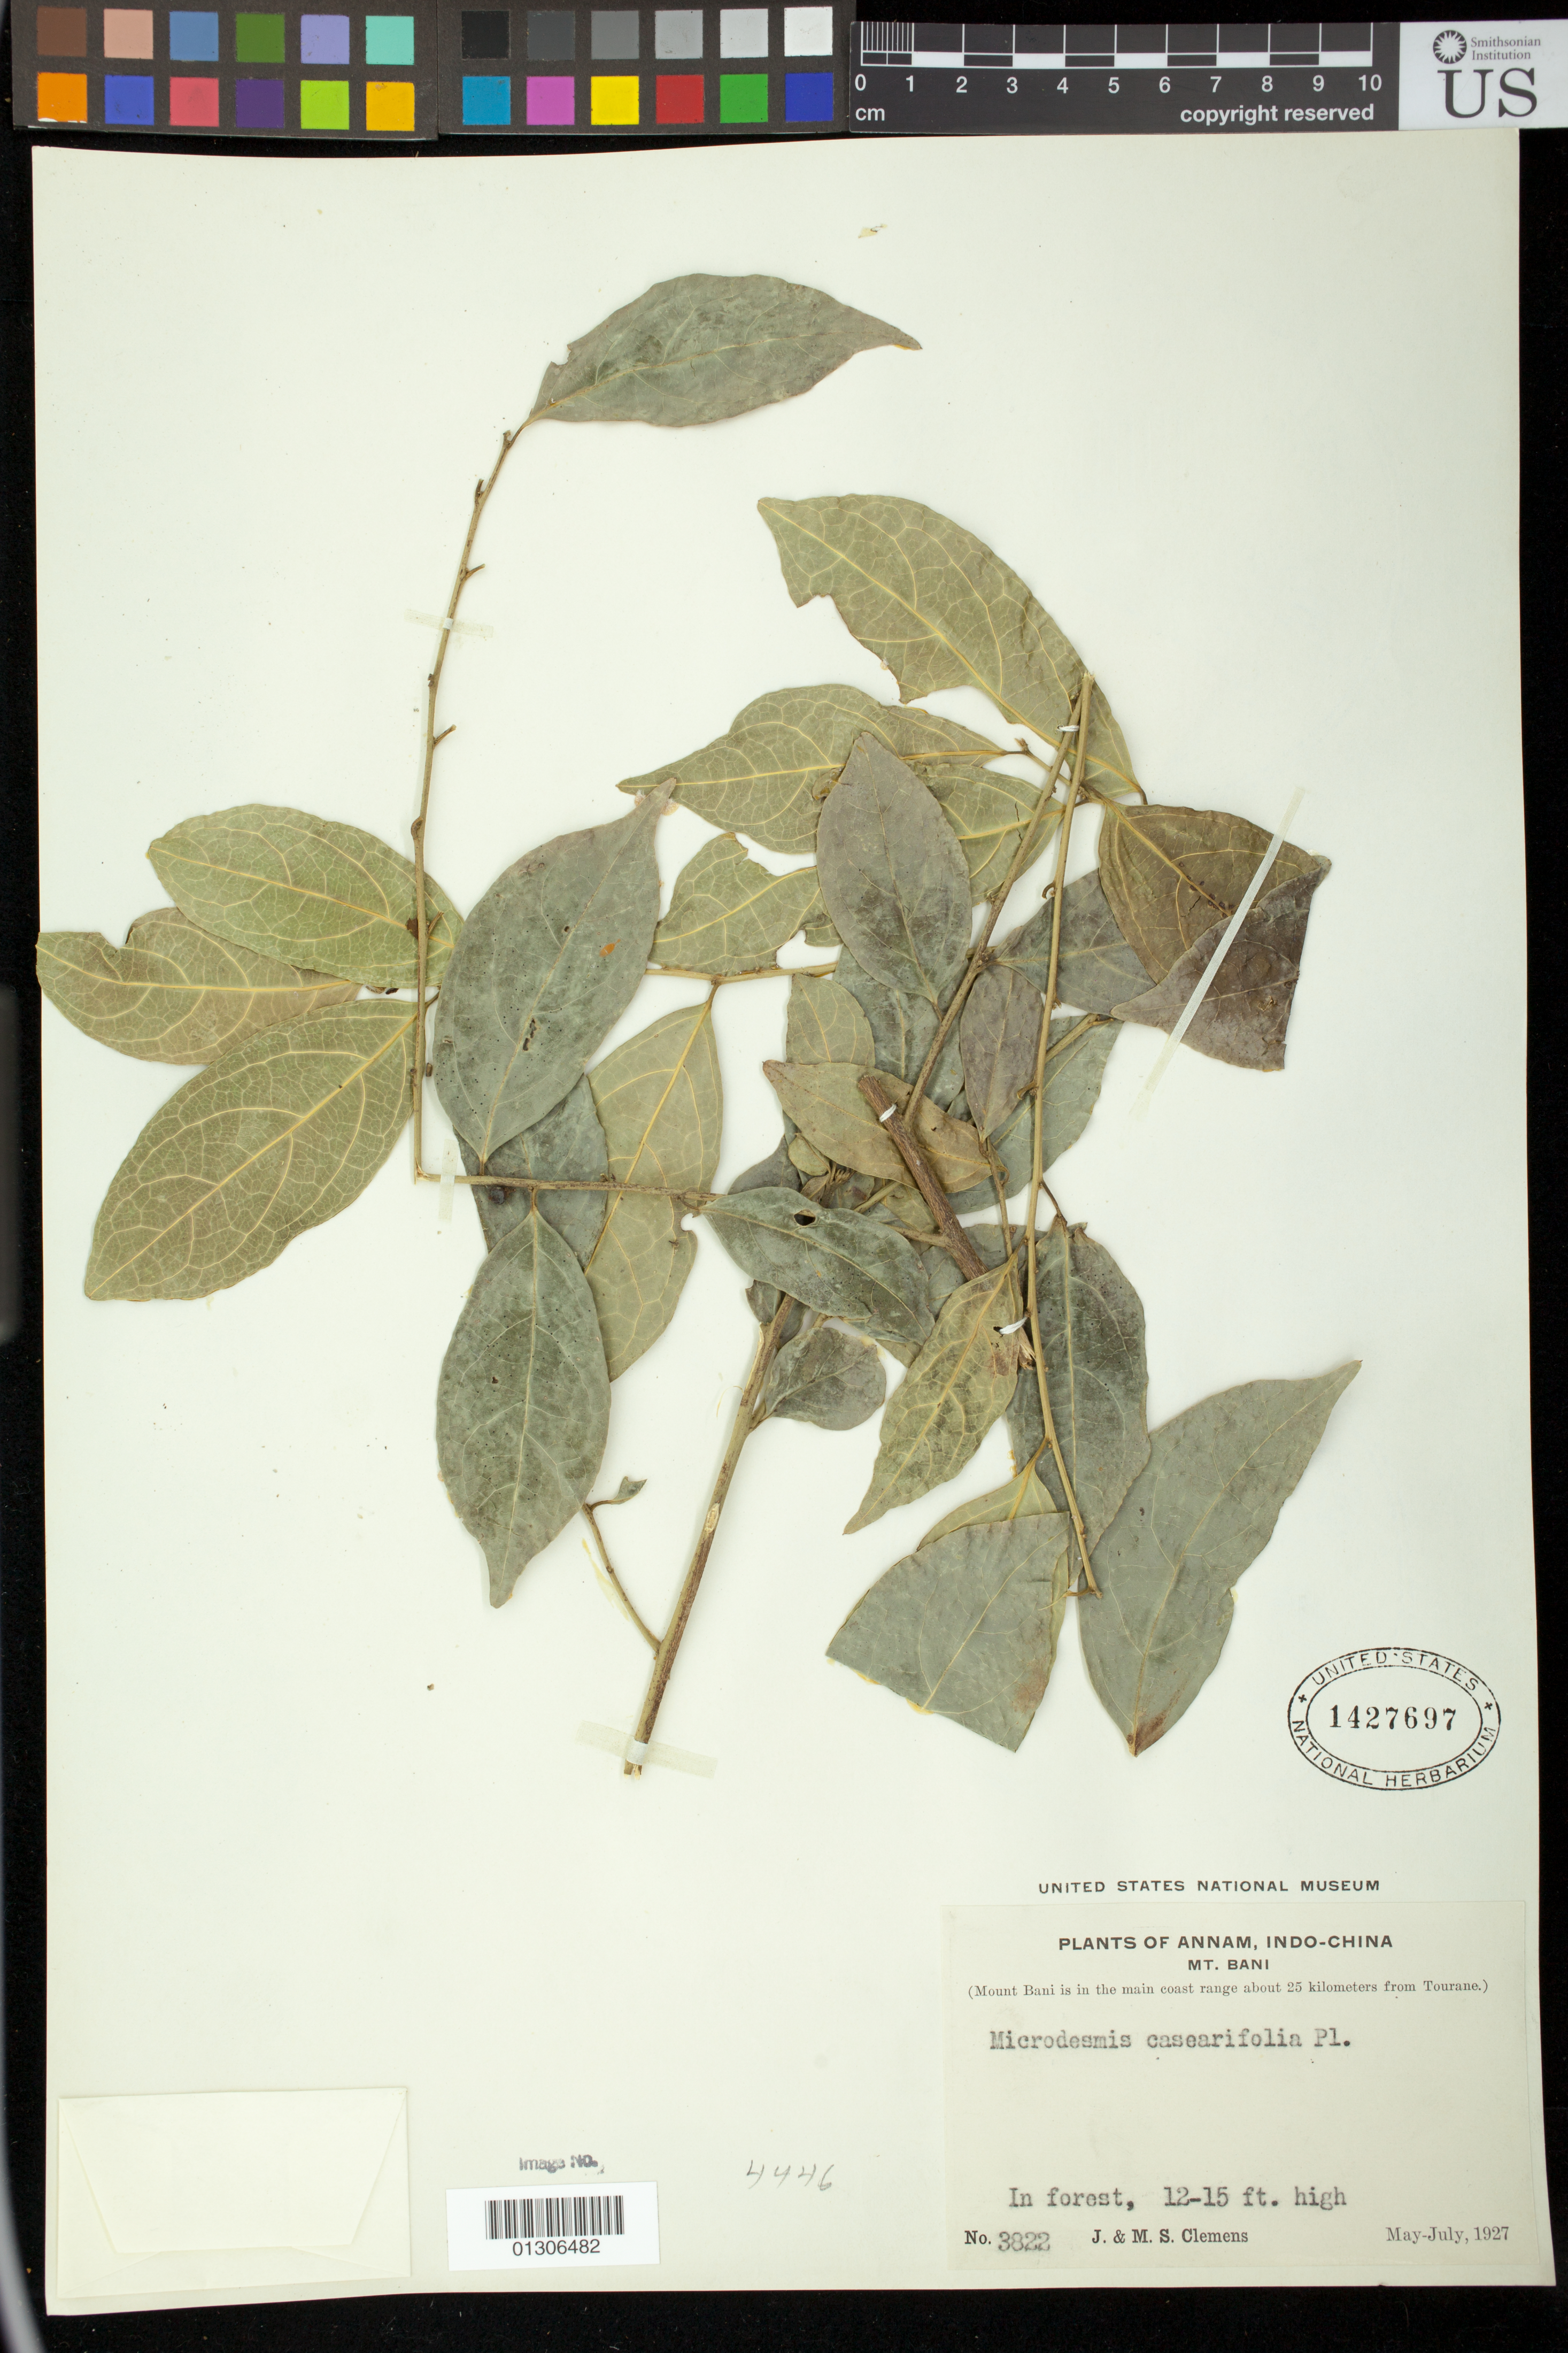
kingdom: Plantae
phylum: Tracheophyta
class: Magnoliopsida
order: Malpighiales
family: Pandaceae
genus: Microdesmis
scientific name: Microdesmis casearifolia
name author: Planch. & Hook.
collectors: J. Clemens & M. S. Clemens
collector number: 3822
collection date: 1927-05-01/1927-07-31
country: Vietnam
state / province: Da Nang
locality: Mt. Bani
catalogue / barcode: US 1427697